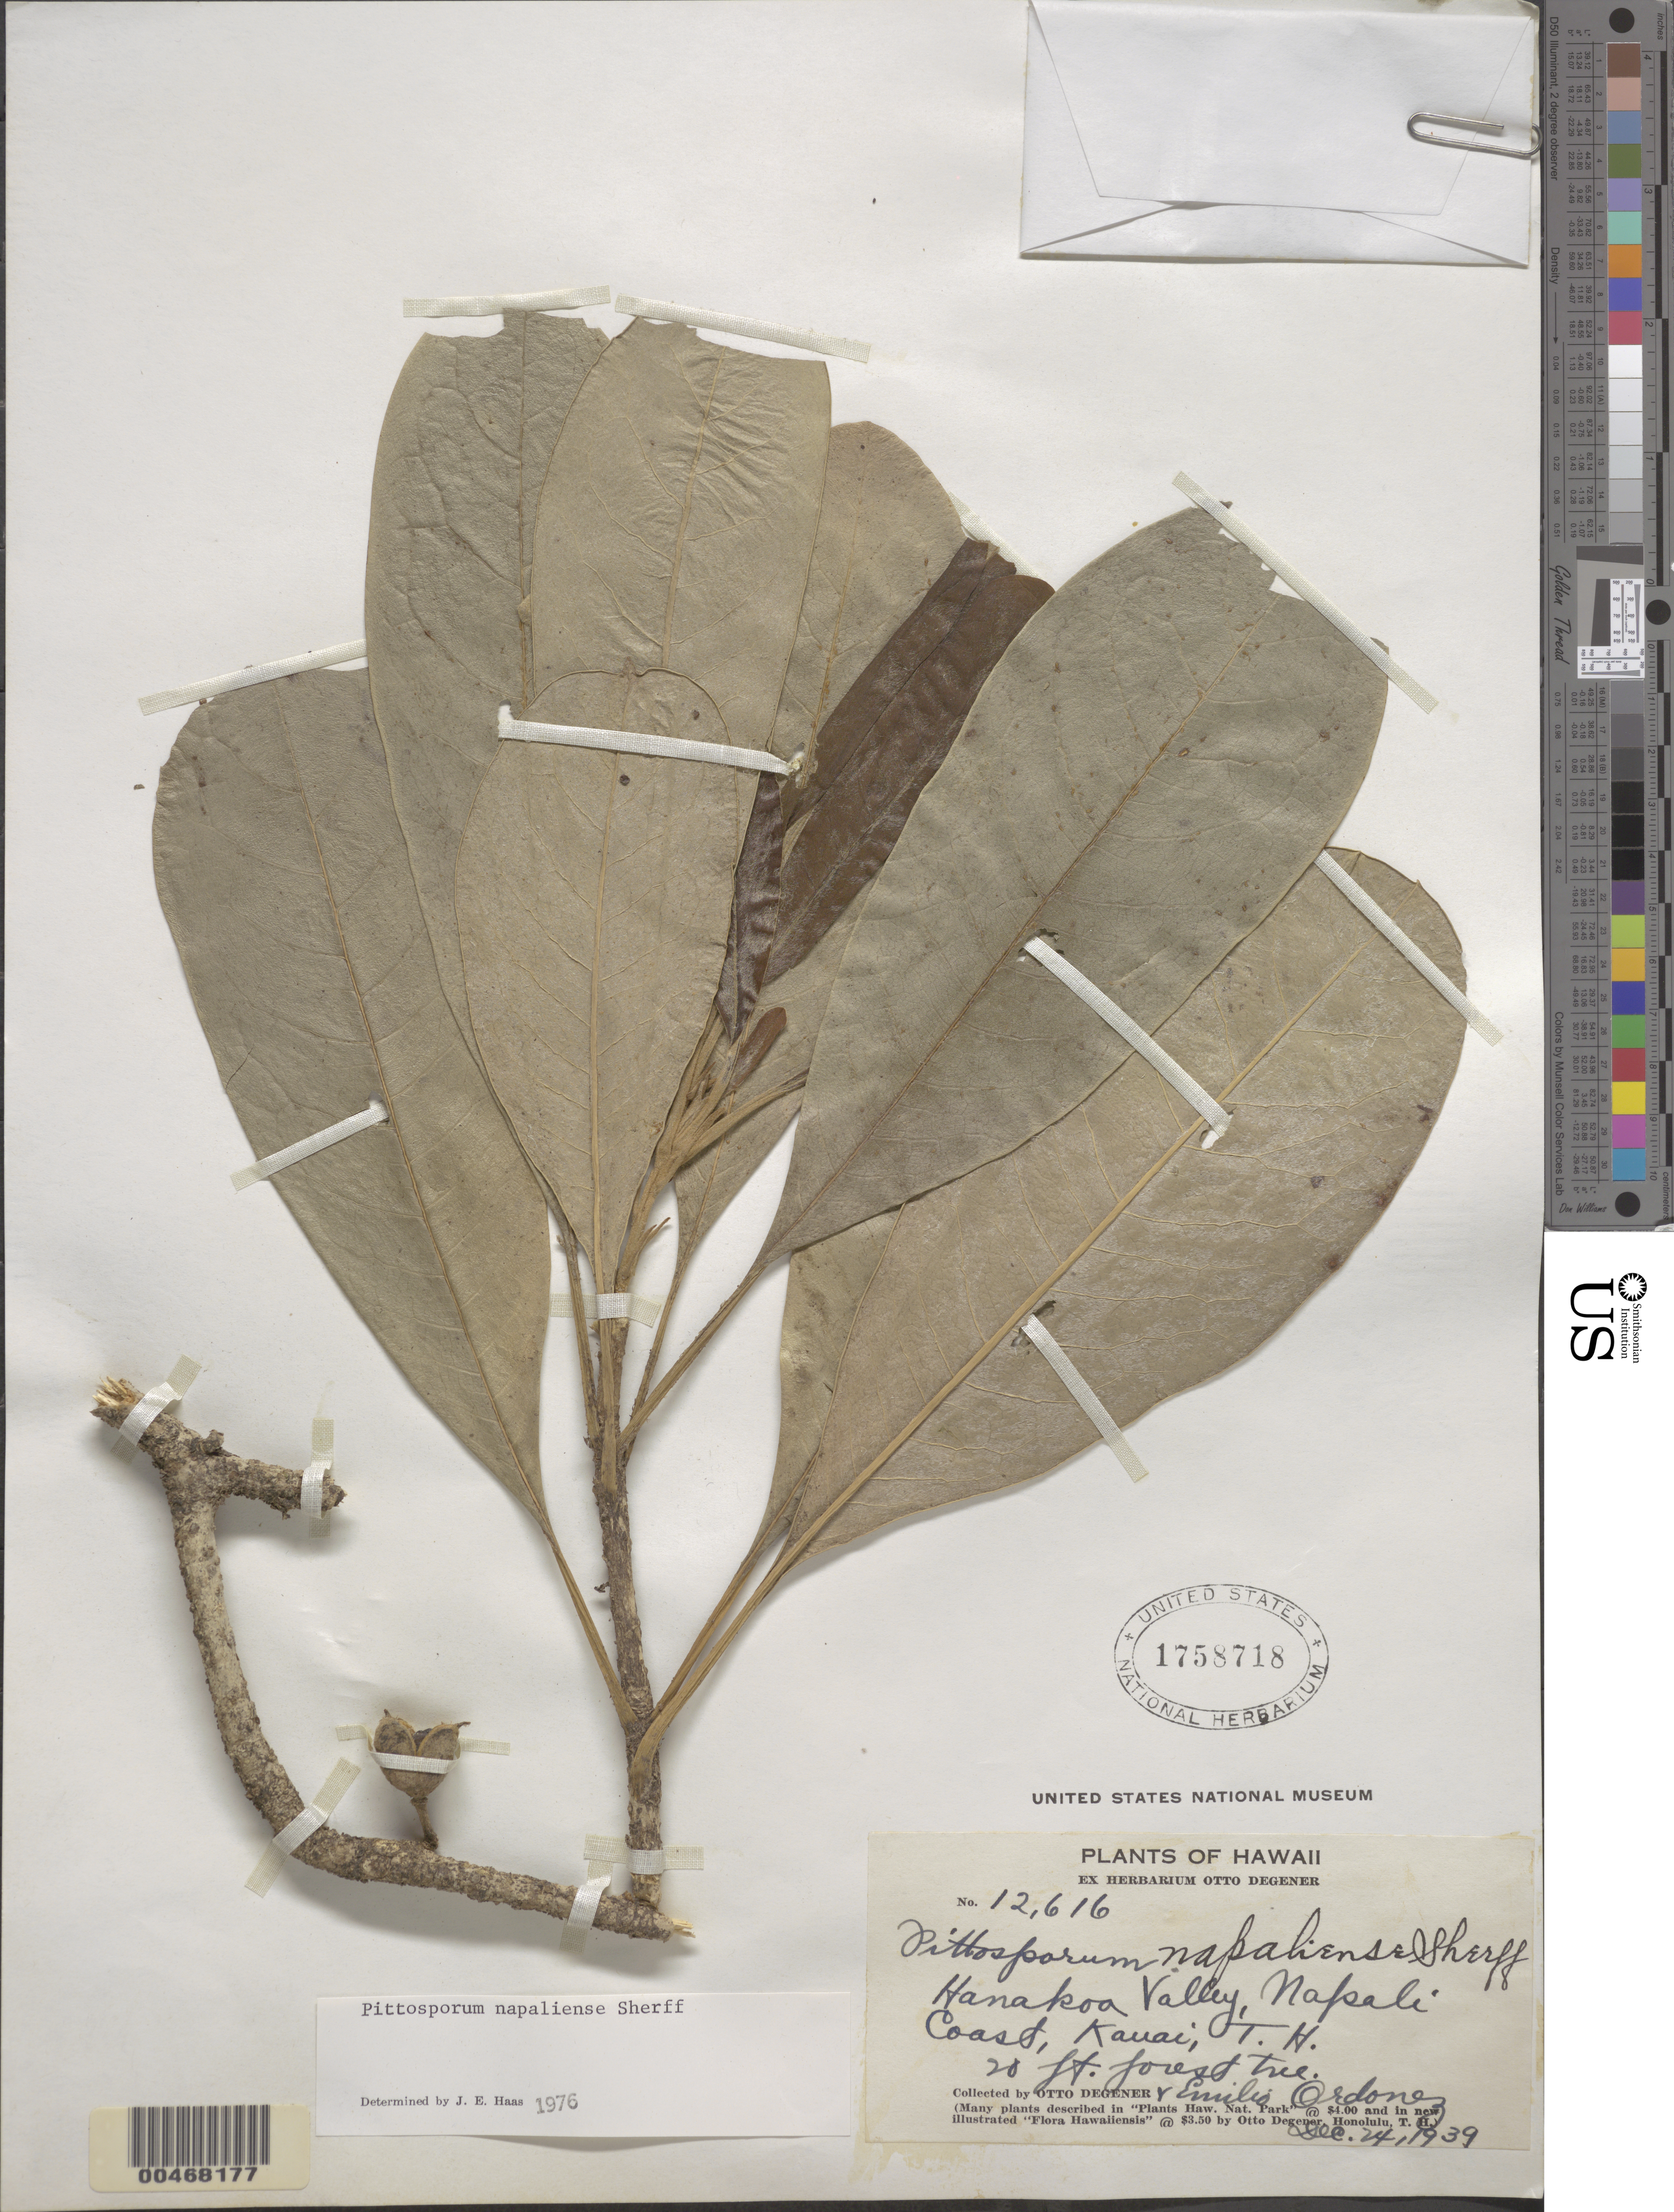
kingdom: Plantae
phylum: Tracheophyta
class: Magnoliopsida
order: Apiales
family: Pittosporaceae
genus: Pittosporum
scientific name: Pittosporum napaliense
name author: Sherff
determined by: Haas, J. E.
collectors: O. Degener & E. Ordonez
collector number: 12616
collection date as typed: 24 Dec 1939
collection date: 1939-12-24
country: United States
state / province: Hawaii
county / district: Kauai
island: Kaua'i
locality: Hanakoa Valley, Napali Coast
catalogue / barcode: US 1759718